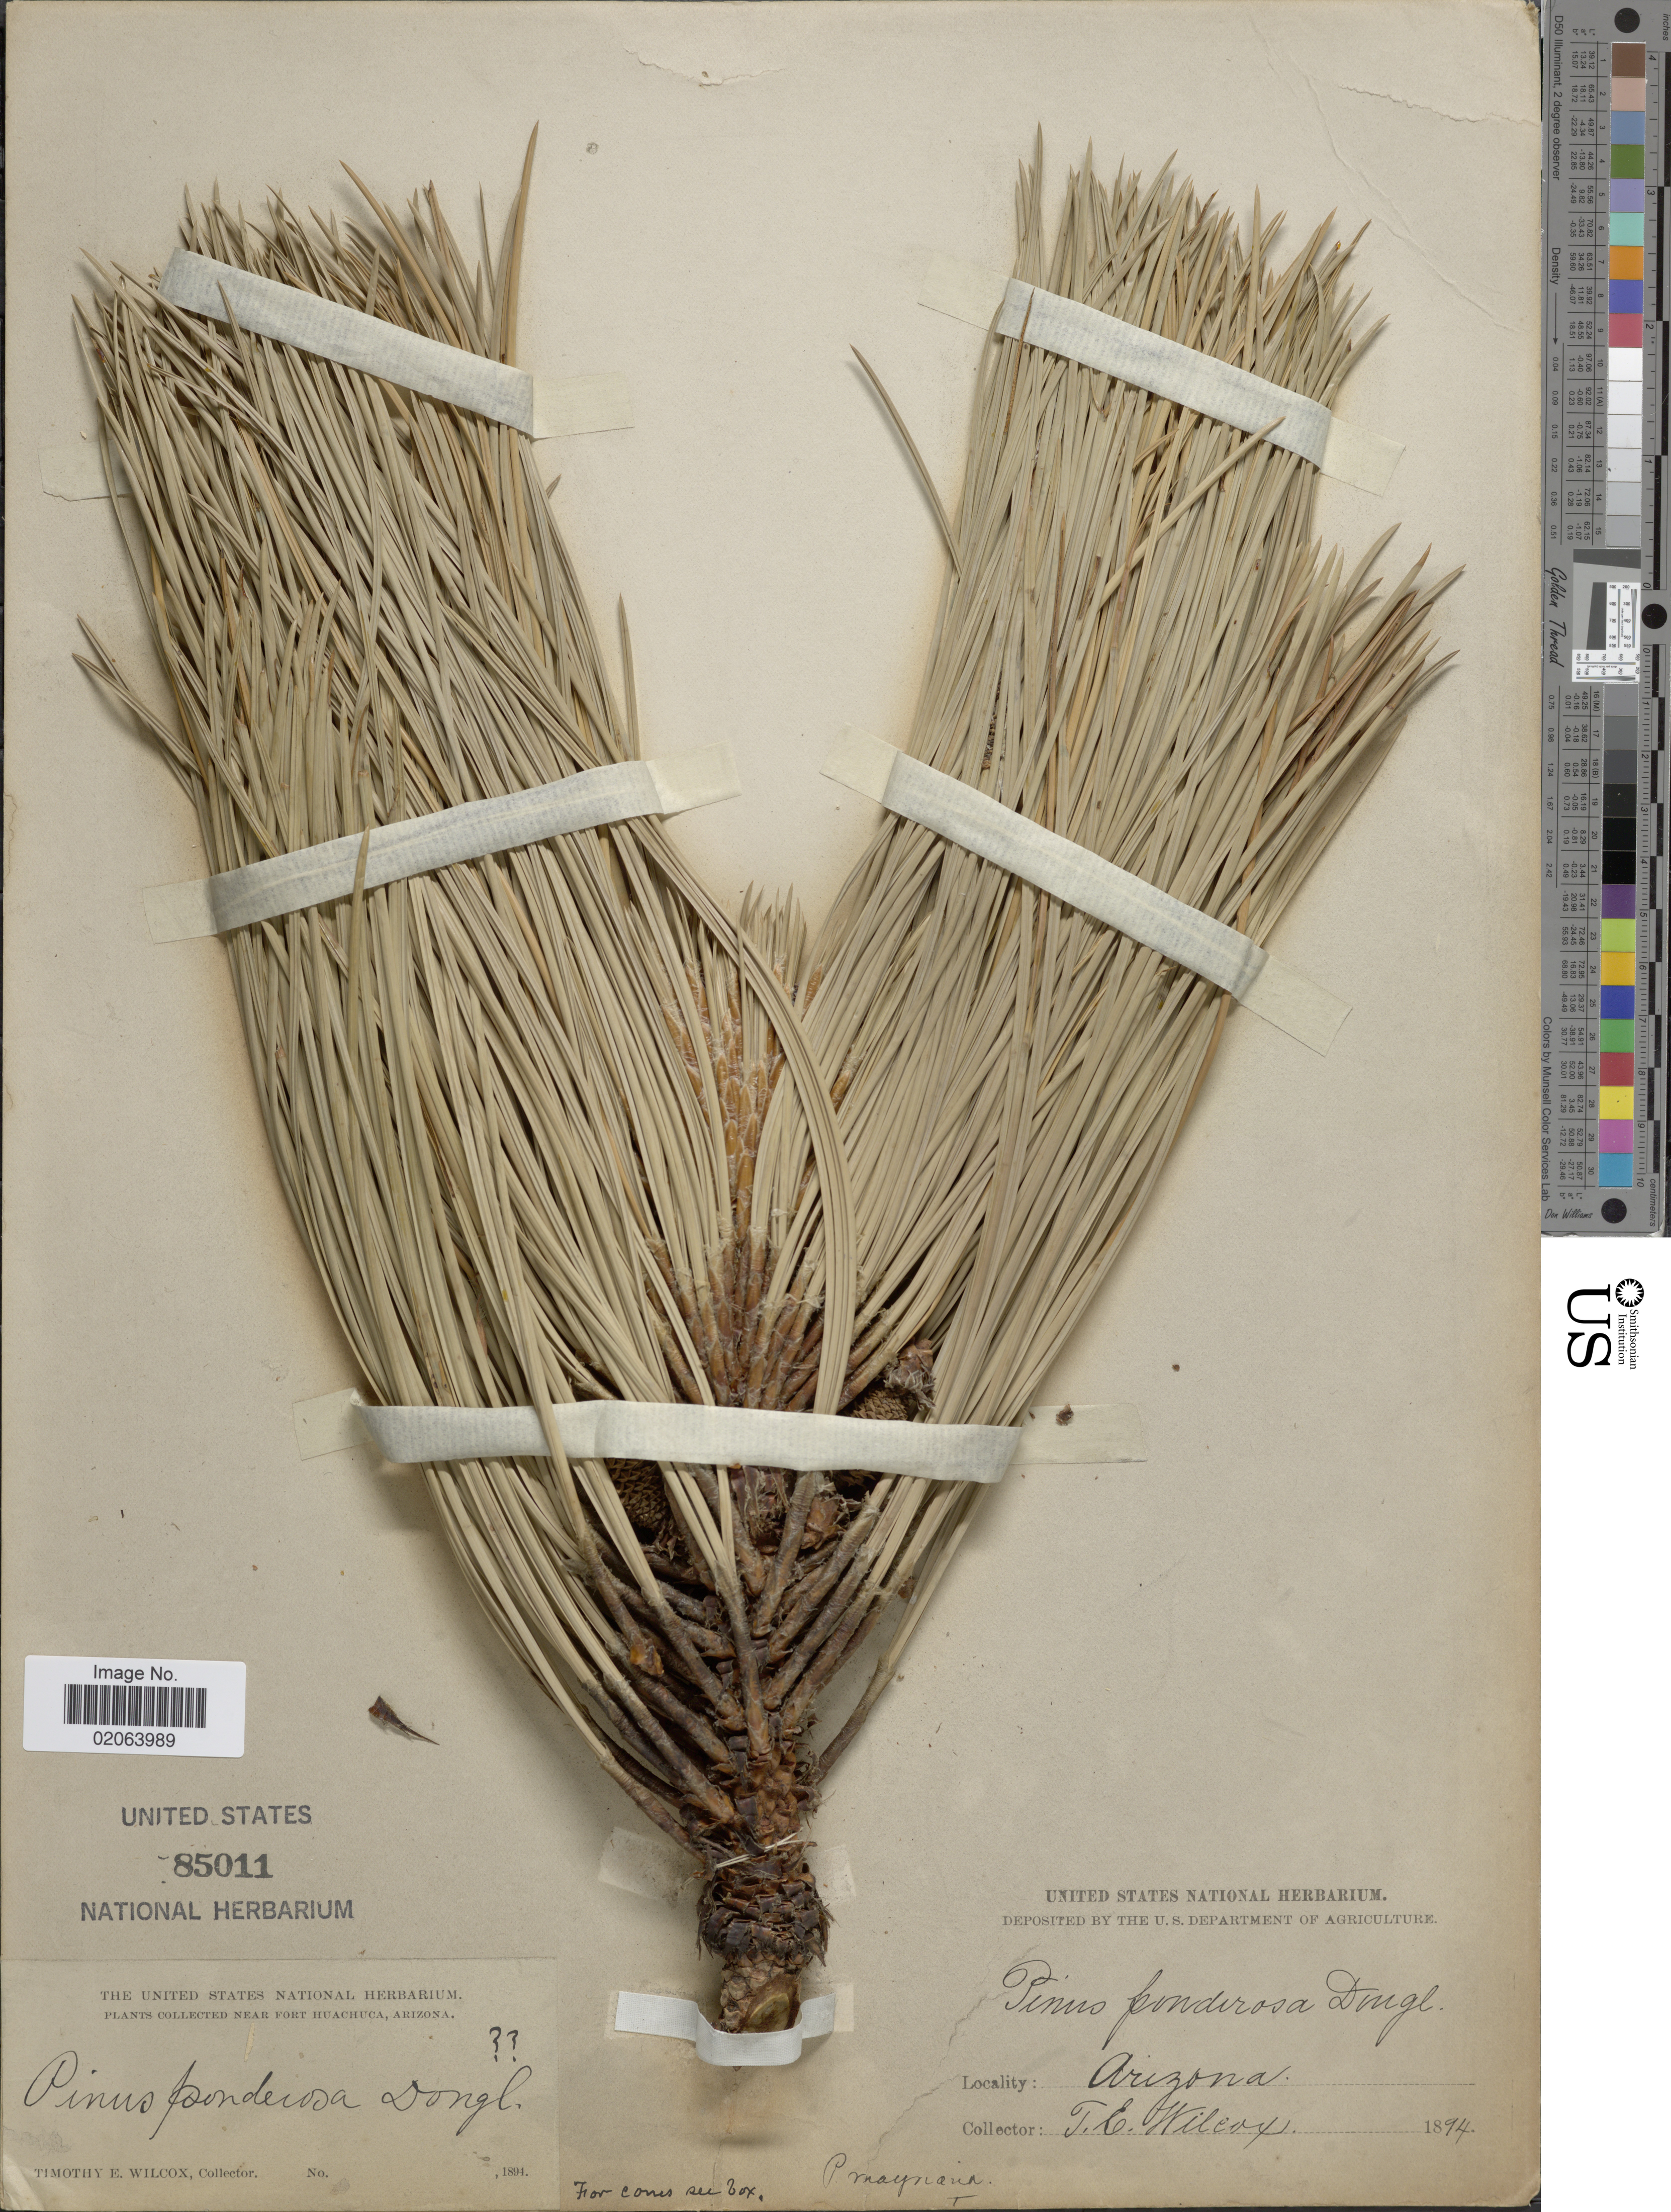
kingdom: Plantae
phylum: Tracheophyta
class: Pinopsida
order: Pinales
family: Pinaceae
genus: Pinus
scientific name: Pinus engelmannii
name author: Carrière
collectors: T. E. Wilcox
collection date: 1894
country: United States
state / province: Arizona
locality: Near Fort Huachuca.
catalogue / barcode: US 85011